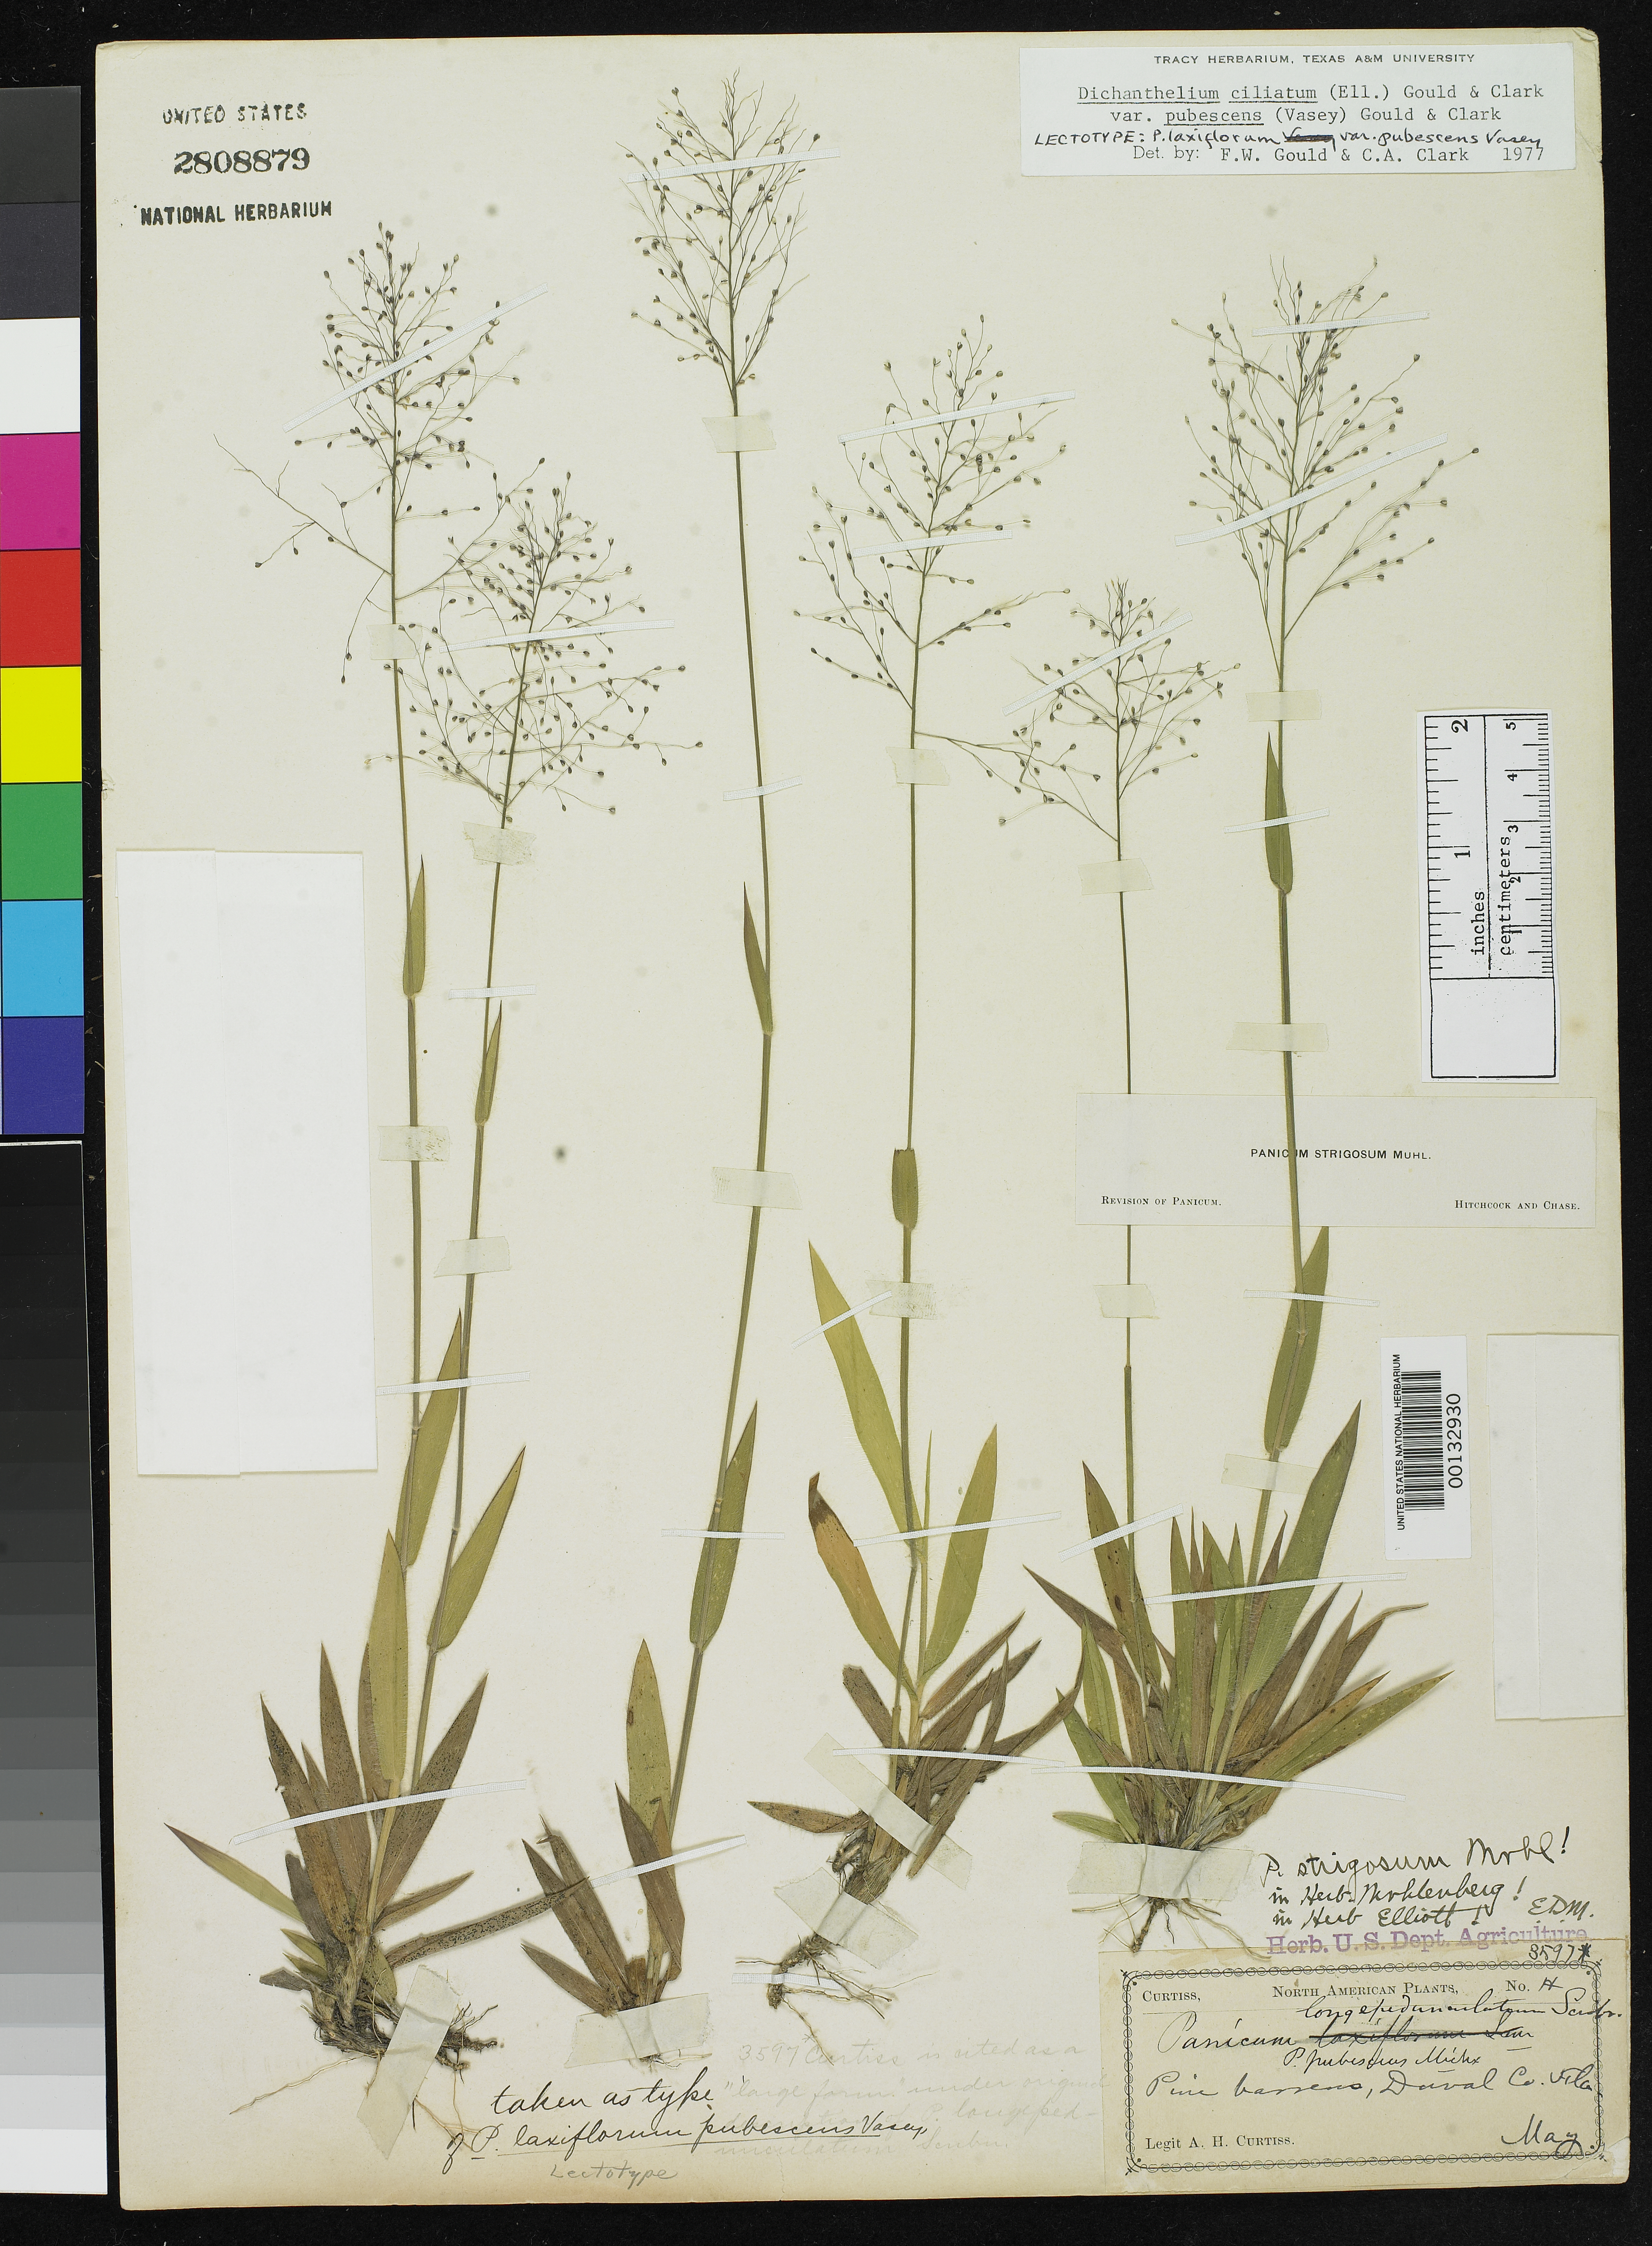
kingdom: Plantae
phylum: Tracheophyta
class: Liliopsida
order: Poales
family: Poaceae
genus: Panicum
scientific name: Panicum laxiflorum var. pubescens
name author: Vasey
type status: Lectotype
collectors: A. H. Curtiss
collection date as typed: May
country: United States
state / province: Florida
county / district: Duval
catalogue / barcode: US 2808879